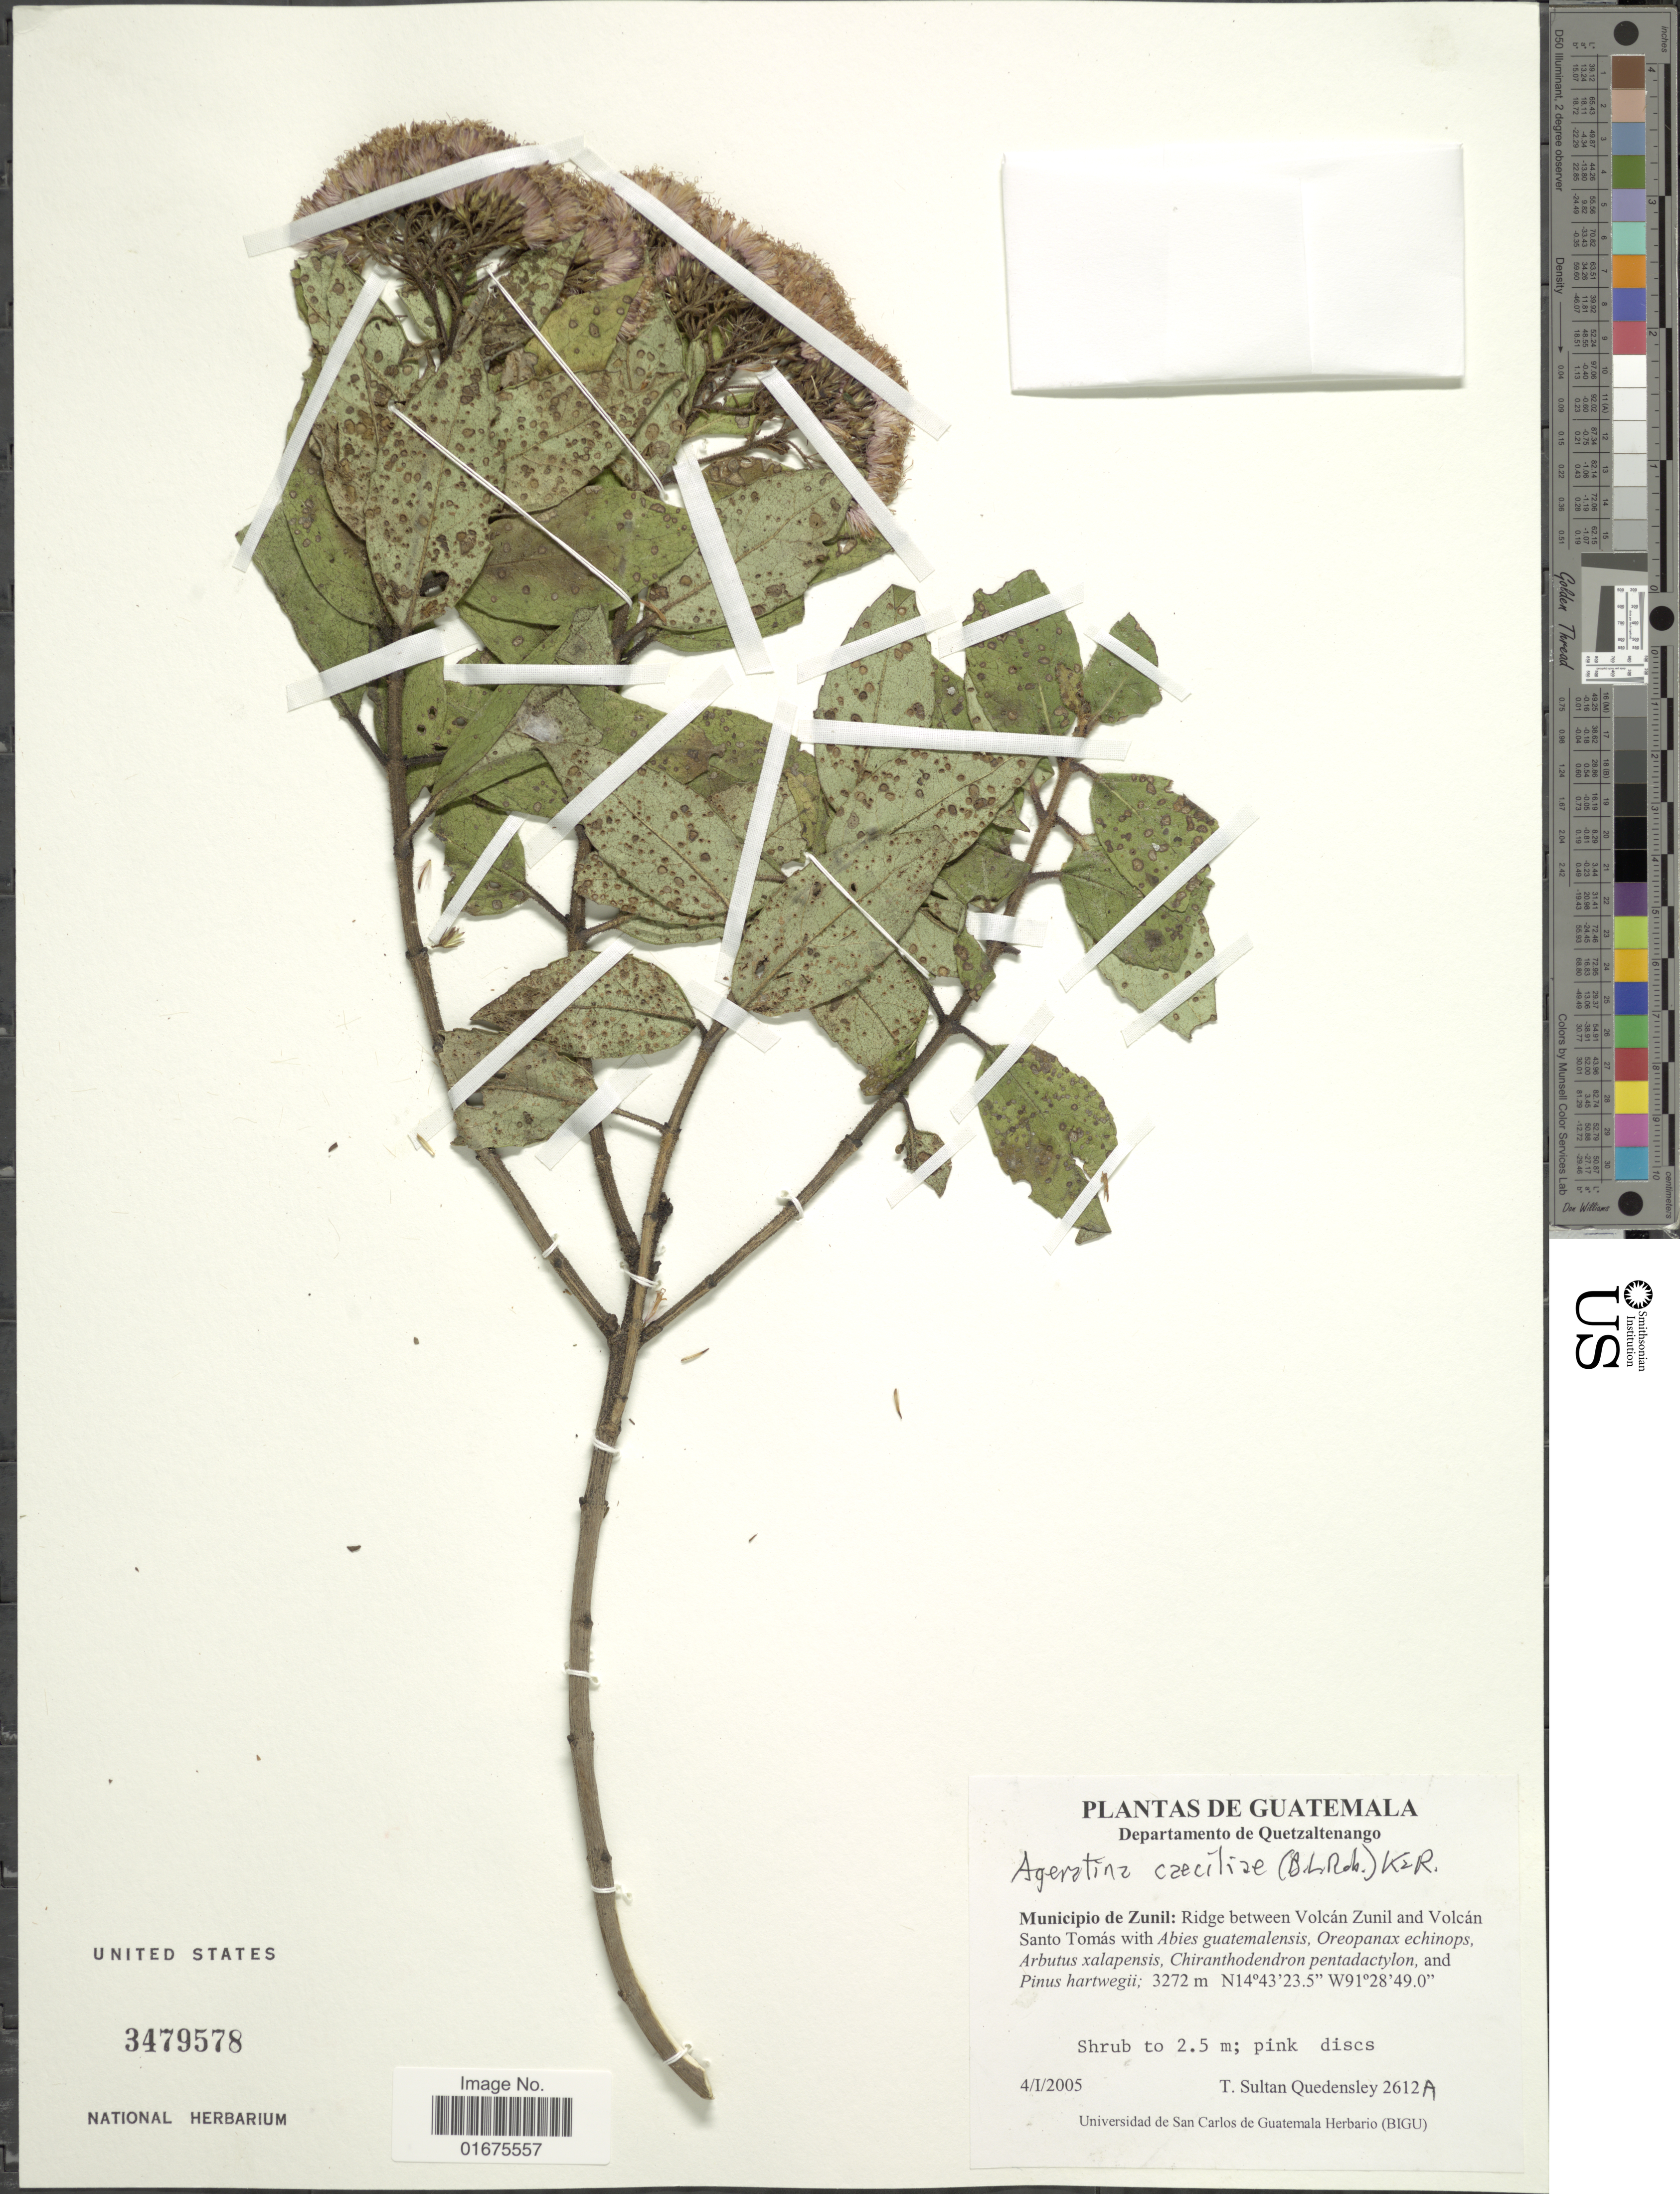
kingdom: Plantae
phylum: Tracheophyta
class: Magnoliopsida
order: Asterales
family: Asteraceae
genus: Ageratina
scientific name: Ageratina caeciliae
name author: (B.L. Rob.) R.M. King & H. Rob.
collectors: T. S. Quedensley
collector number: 2612A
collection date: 2005-01-04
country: Guatemala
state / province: Quetzaltenango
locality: Muncipio de Zunil: Ridge between Volcan Zunil and Volcan Santo Tomas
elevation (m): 3272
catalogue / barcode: US 3479578